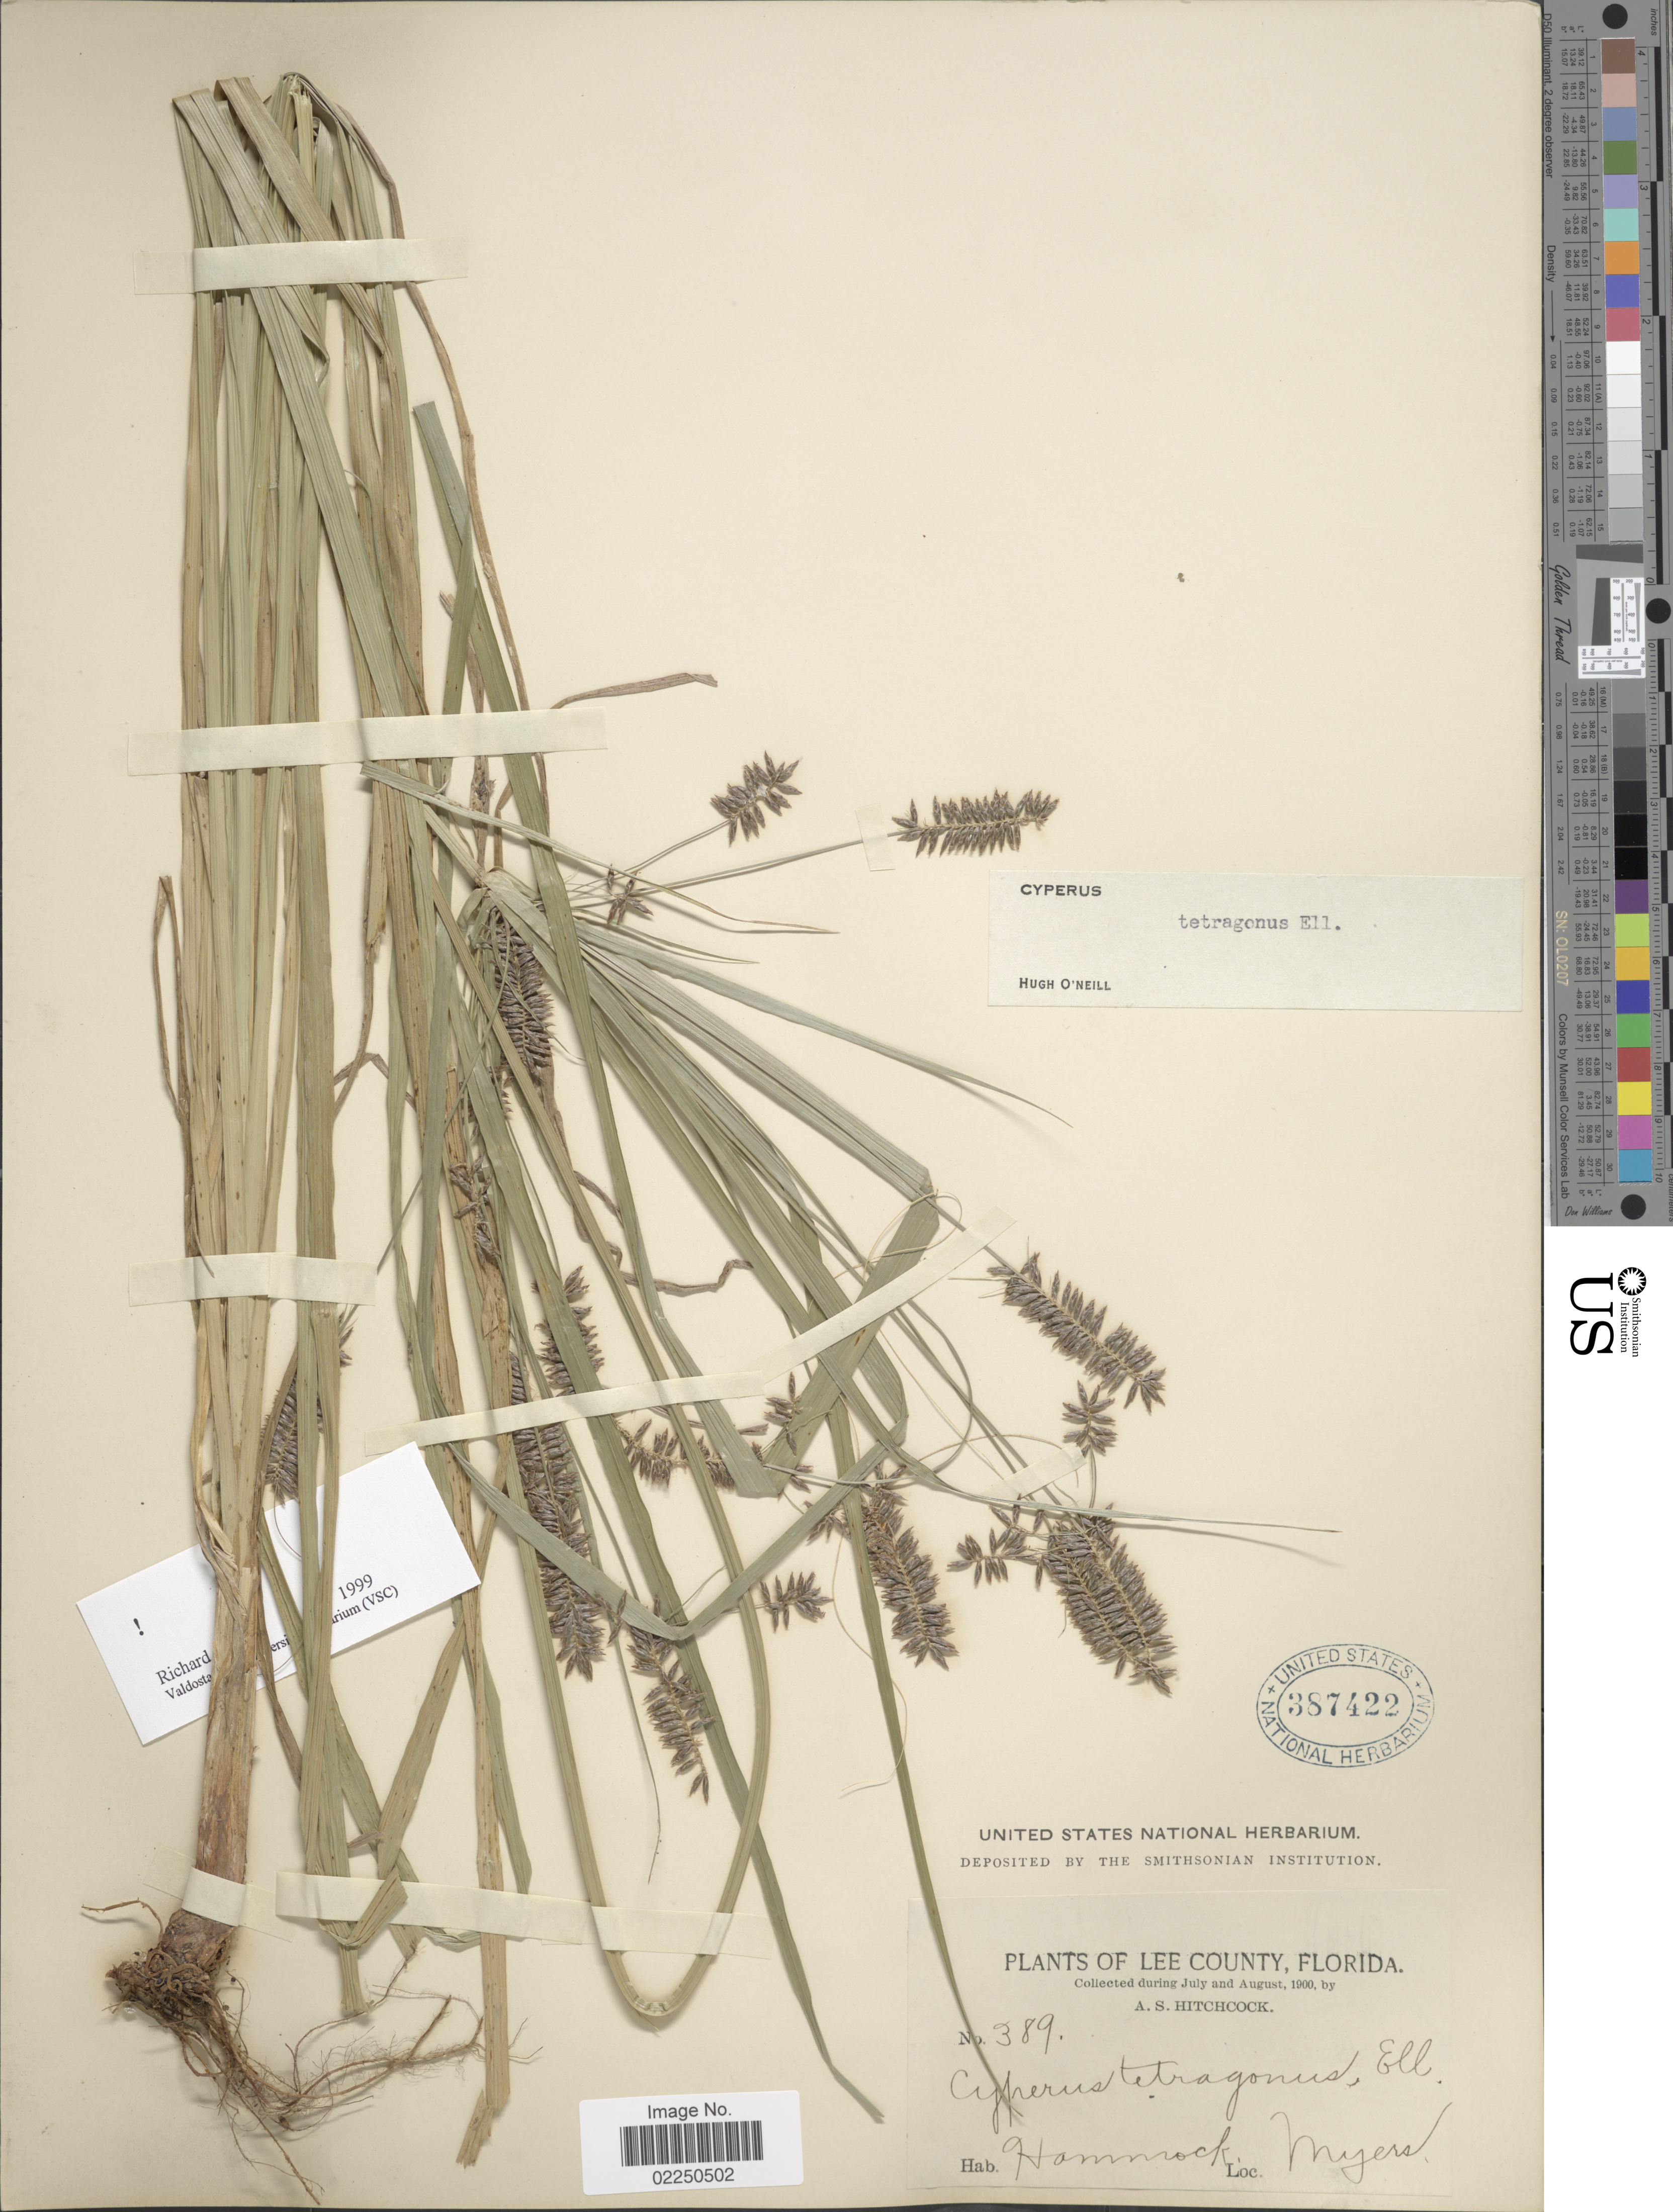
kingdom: Plantae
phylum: Tracheophyta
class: Liliopsida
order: Poales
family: Cyperaceae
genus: Cyperus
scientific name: Cyperus tetragonus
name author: Elliott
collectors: A. S. Hitchcock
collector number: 389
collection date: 1900-07/1900-08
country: United States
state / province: Florida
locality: Lee County. Myers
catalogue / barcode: US 387422